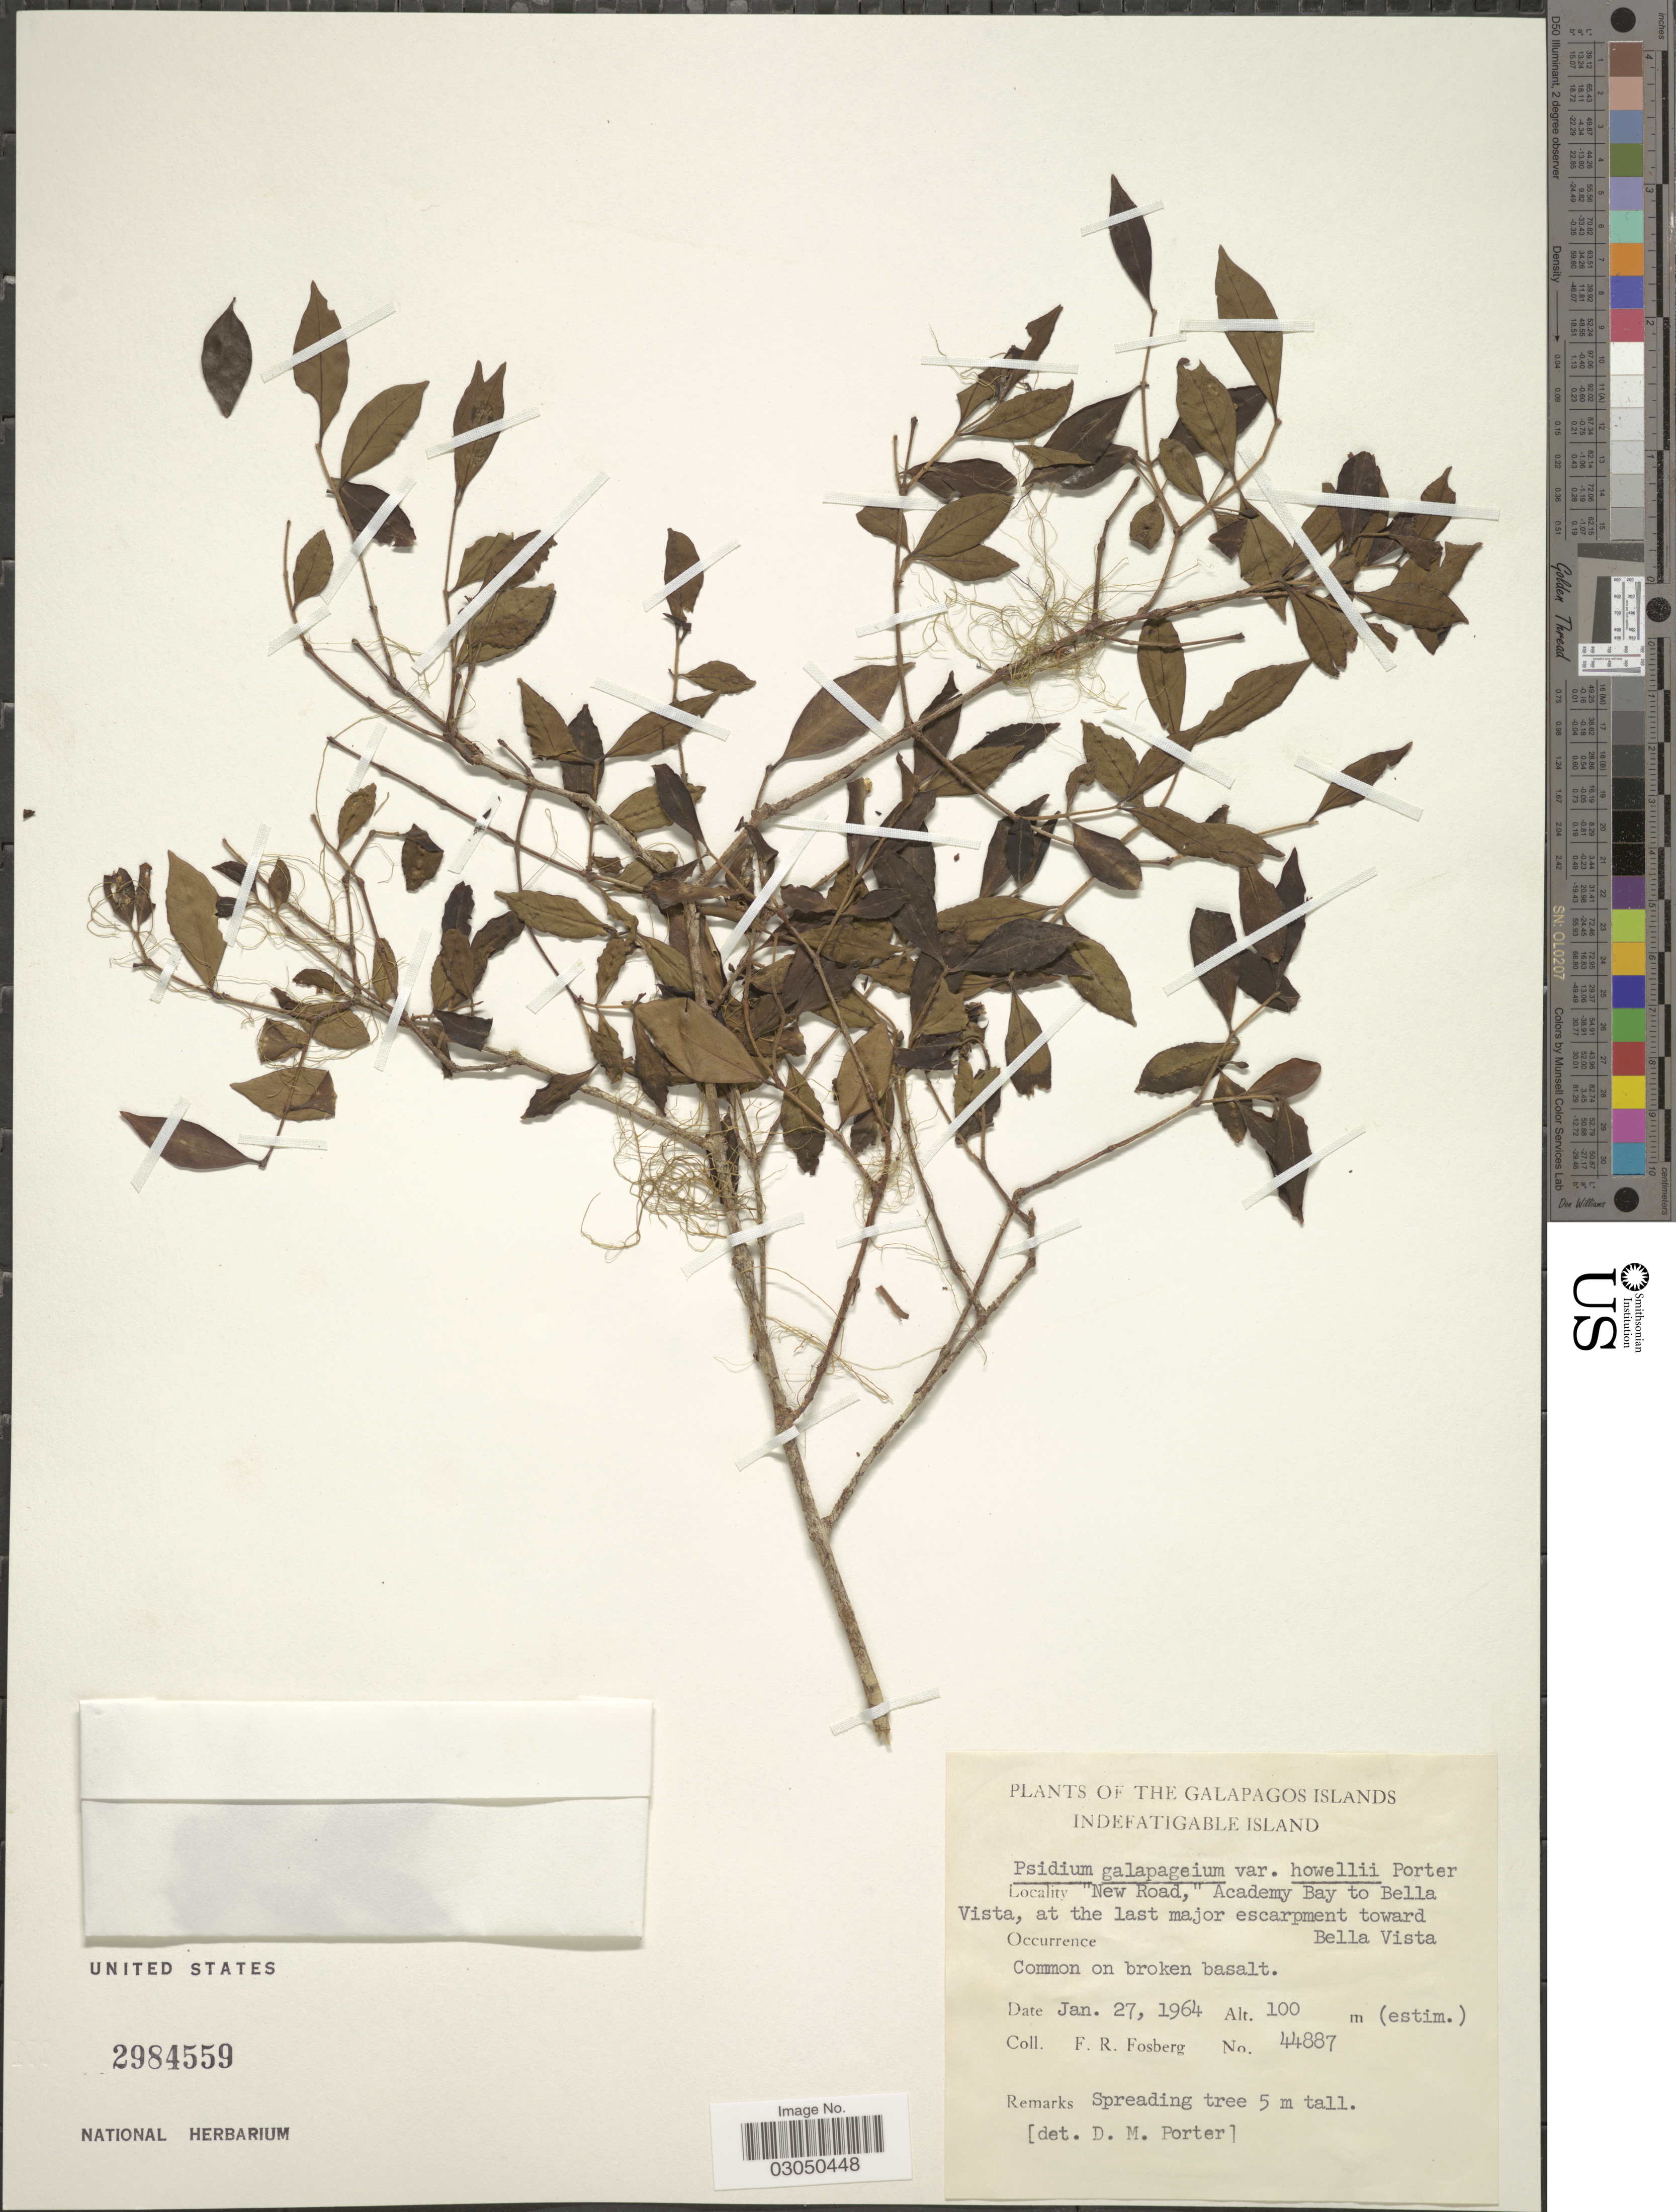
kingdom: Plantae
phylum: Tracheophyta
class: Magnoliopsida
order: Myrtales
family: Myrtaceae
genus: Psidium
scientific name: Psidium galapagaeum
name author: Hook. f.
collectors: F. R. Fosberg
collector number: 44887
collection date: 1964-01-27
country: Ecuador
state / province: Colón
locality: Galapagos Islands. Indefatigable Island. "New Road", Academy Bay to Bella Vista, at the last major escarpment toward Bella Vista.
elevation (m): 100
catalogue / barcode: US 2984559